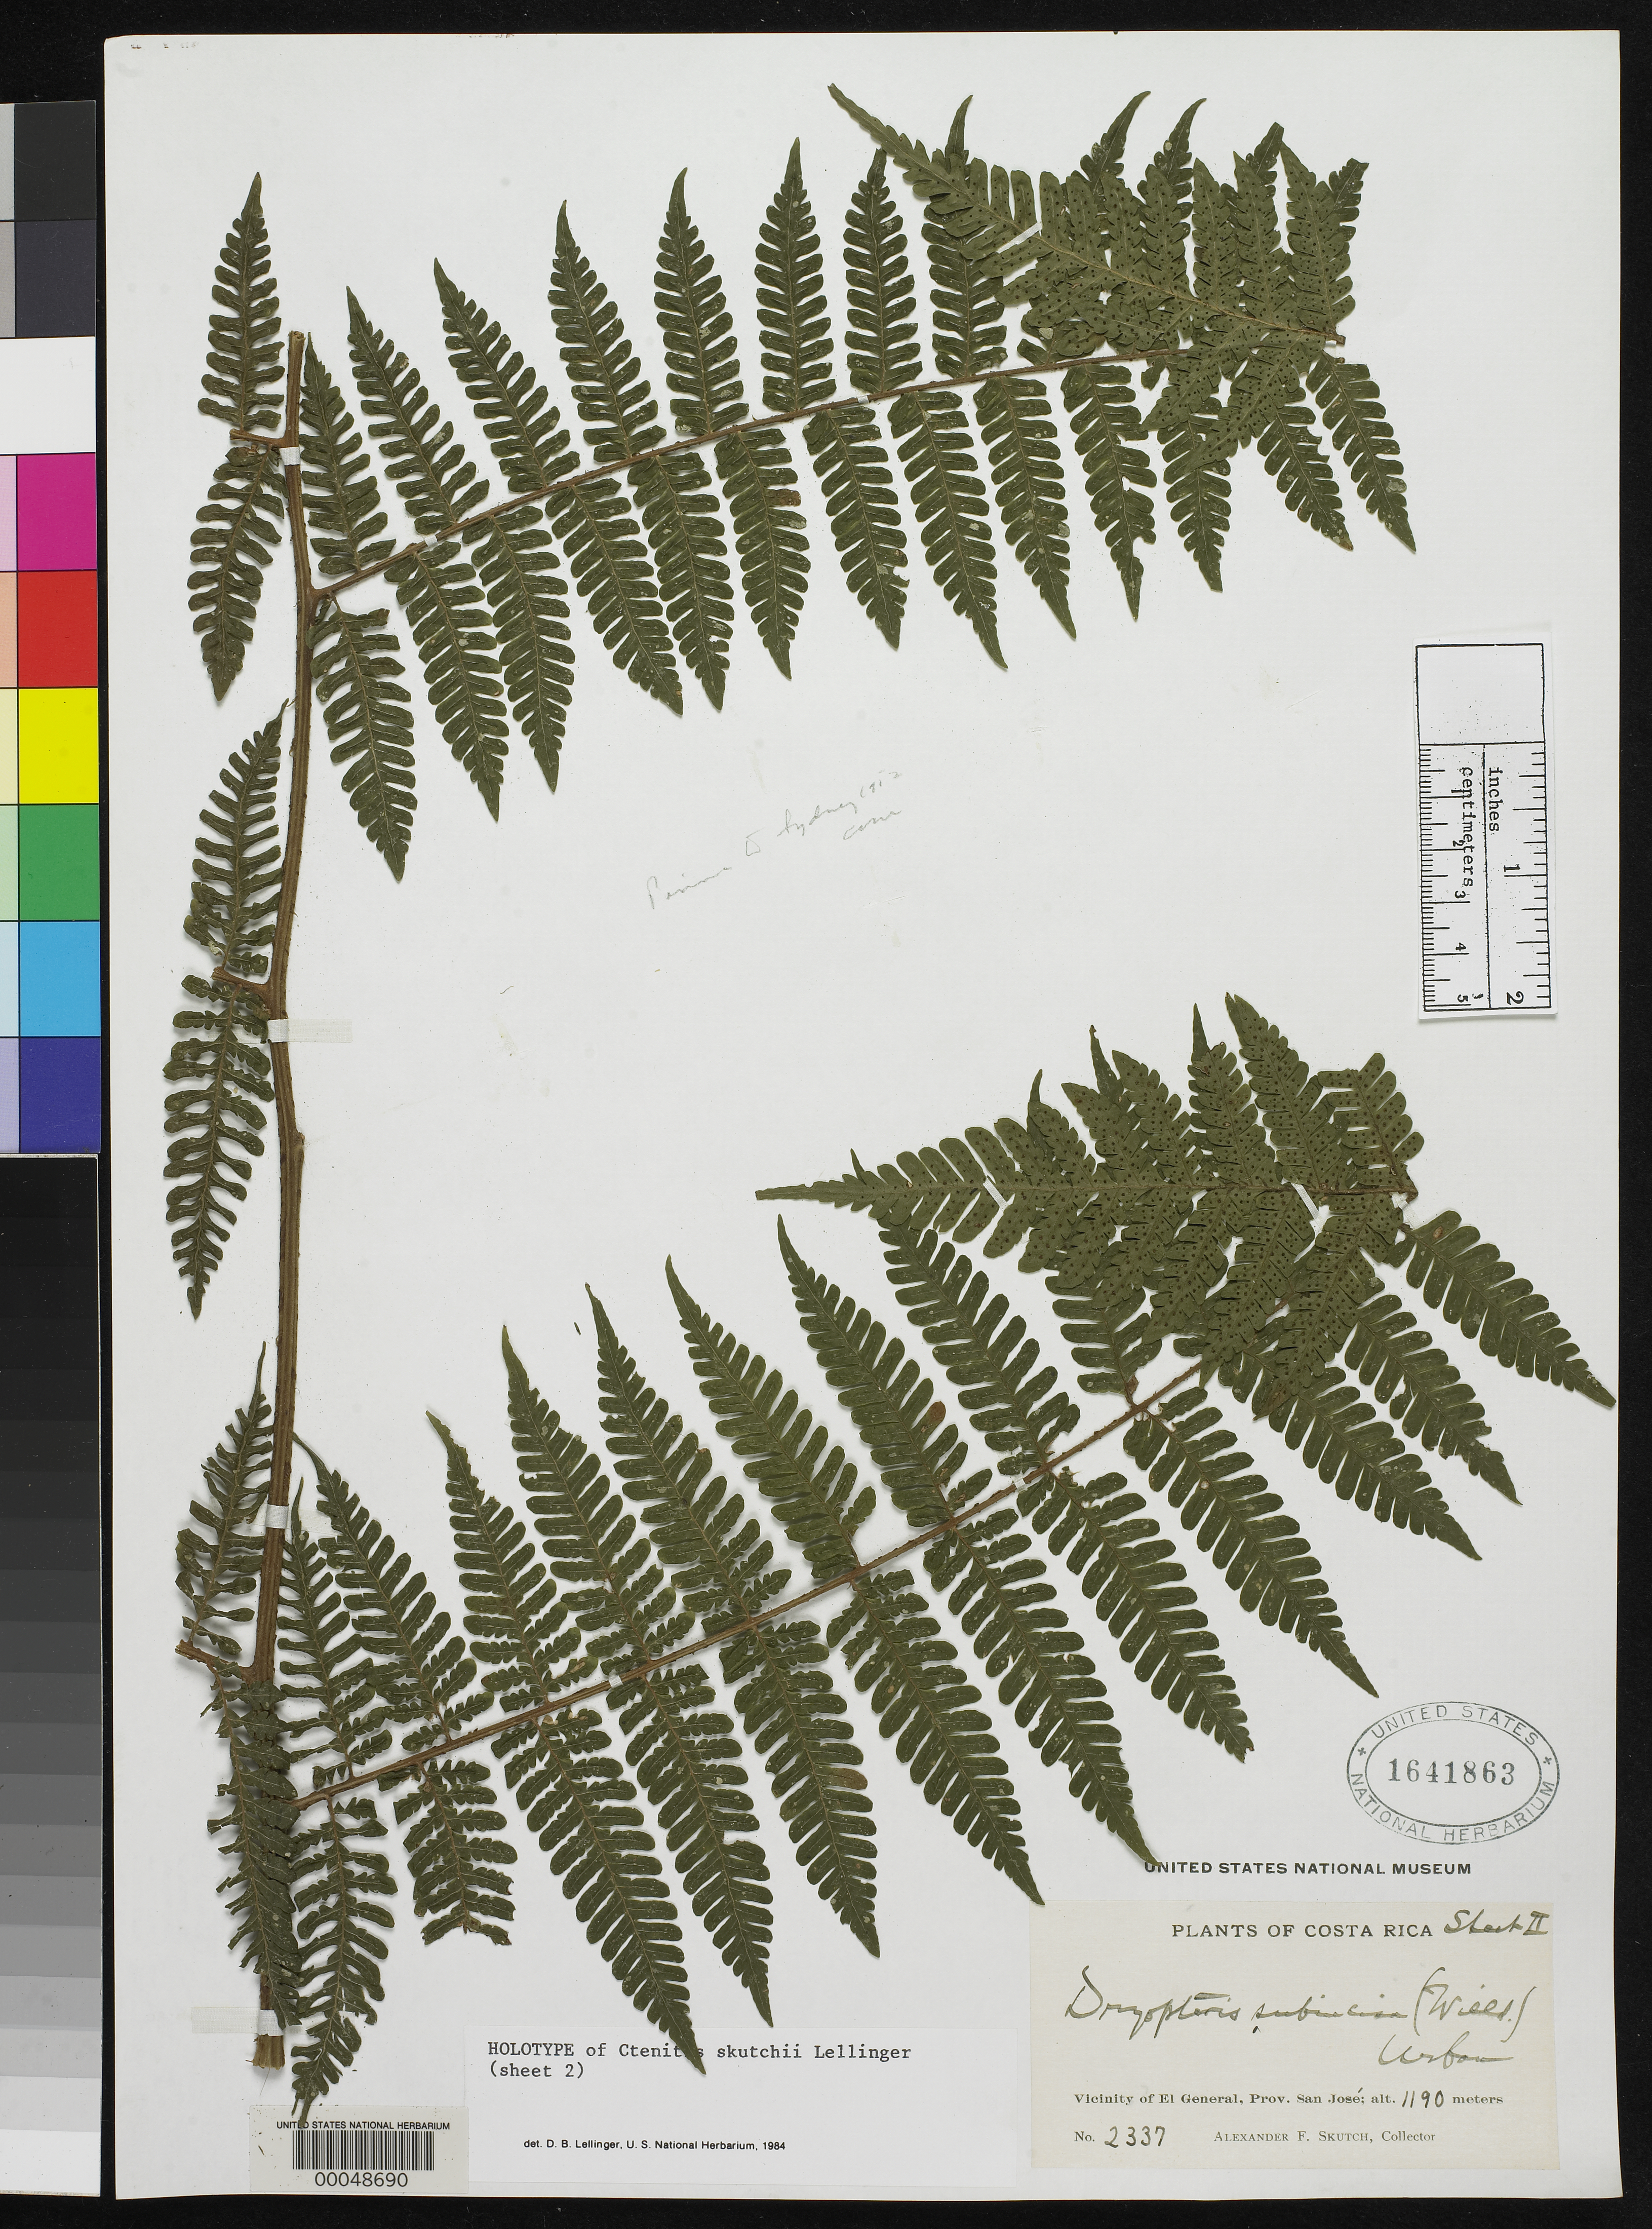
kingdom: Plantae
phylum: Tracheophyta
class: Polypodiopsida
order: Polypodiales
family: Dryopteridaceae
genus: Ctenitis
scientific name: Ctenitis skutchii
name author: Lellinger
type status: Holotype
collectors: A. F. Skutch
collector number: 2337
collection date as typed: Dec 1935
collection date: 1935-12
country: Costa Rica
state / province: San José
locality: Vicinity of El General.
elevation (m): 1190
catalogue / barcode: US 1641863